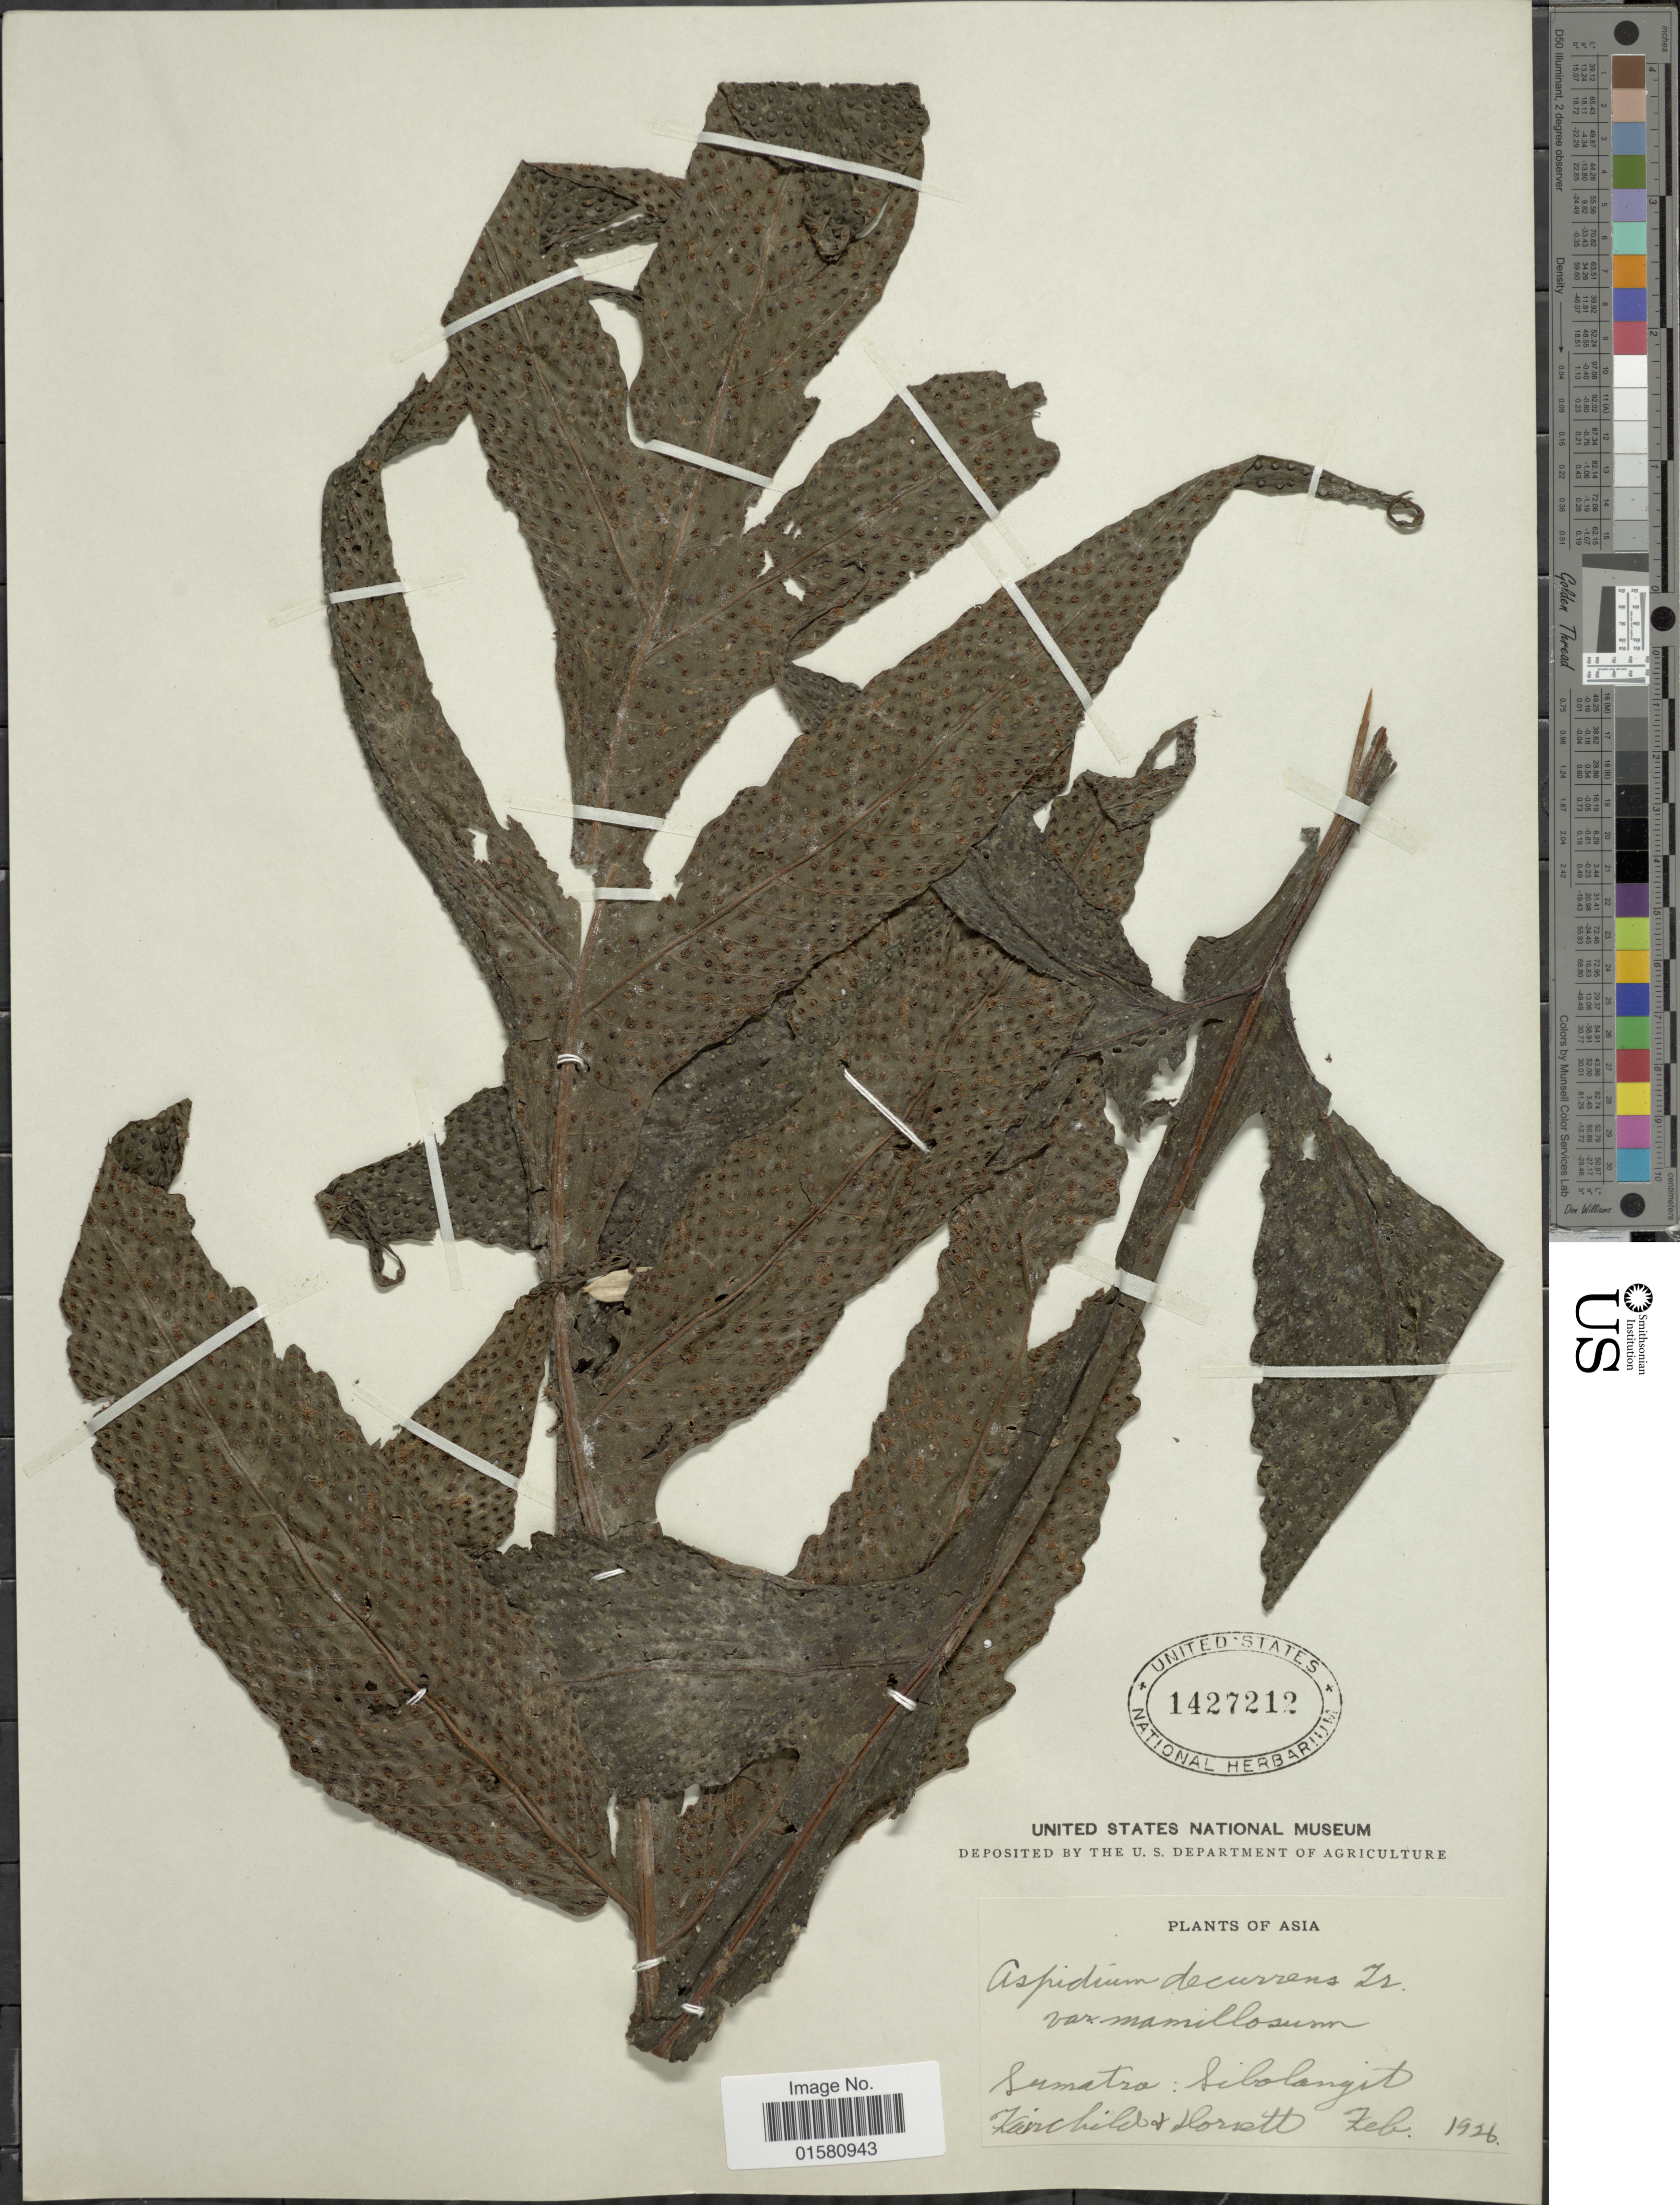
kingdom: Plantae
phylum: Tracheophyta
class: Polypodiopsida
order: Polypodiales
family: Tectariaceae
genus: Tectaria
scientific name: Tectaria decurrens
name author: (Presel.) Copel. in Elmer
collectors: -. Horsett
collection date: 1926-02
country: Indonesia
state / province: Sumatra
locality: Sibolangit [interpreted]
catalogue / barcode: US 1427212